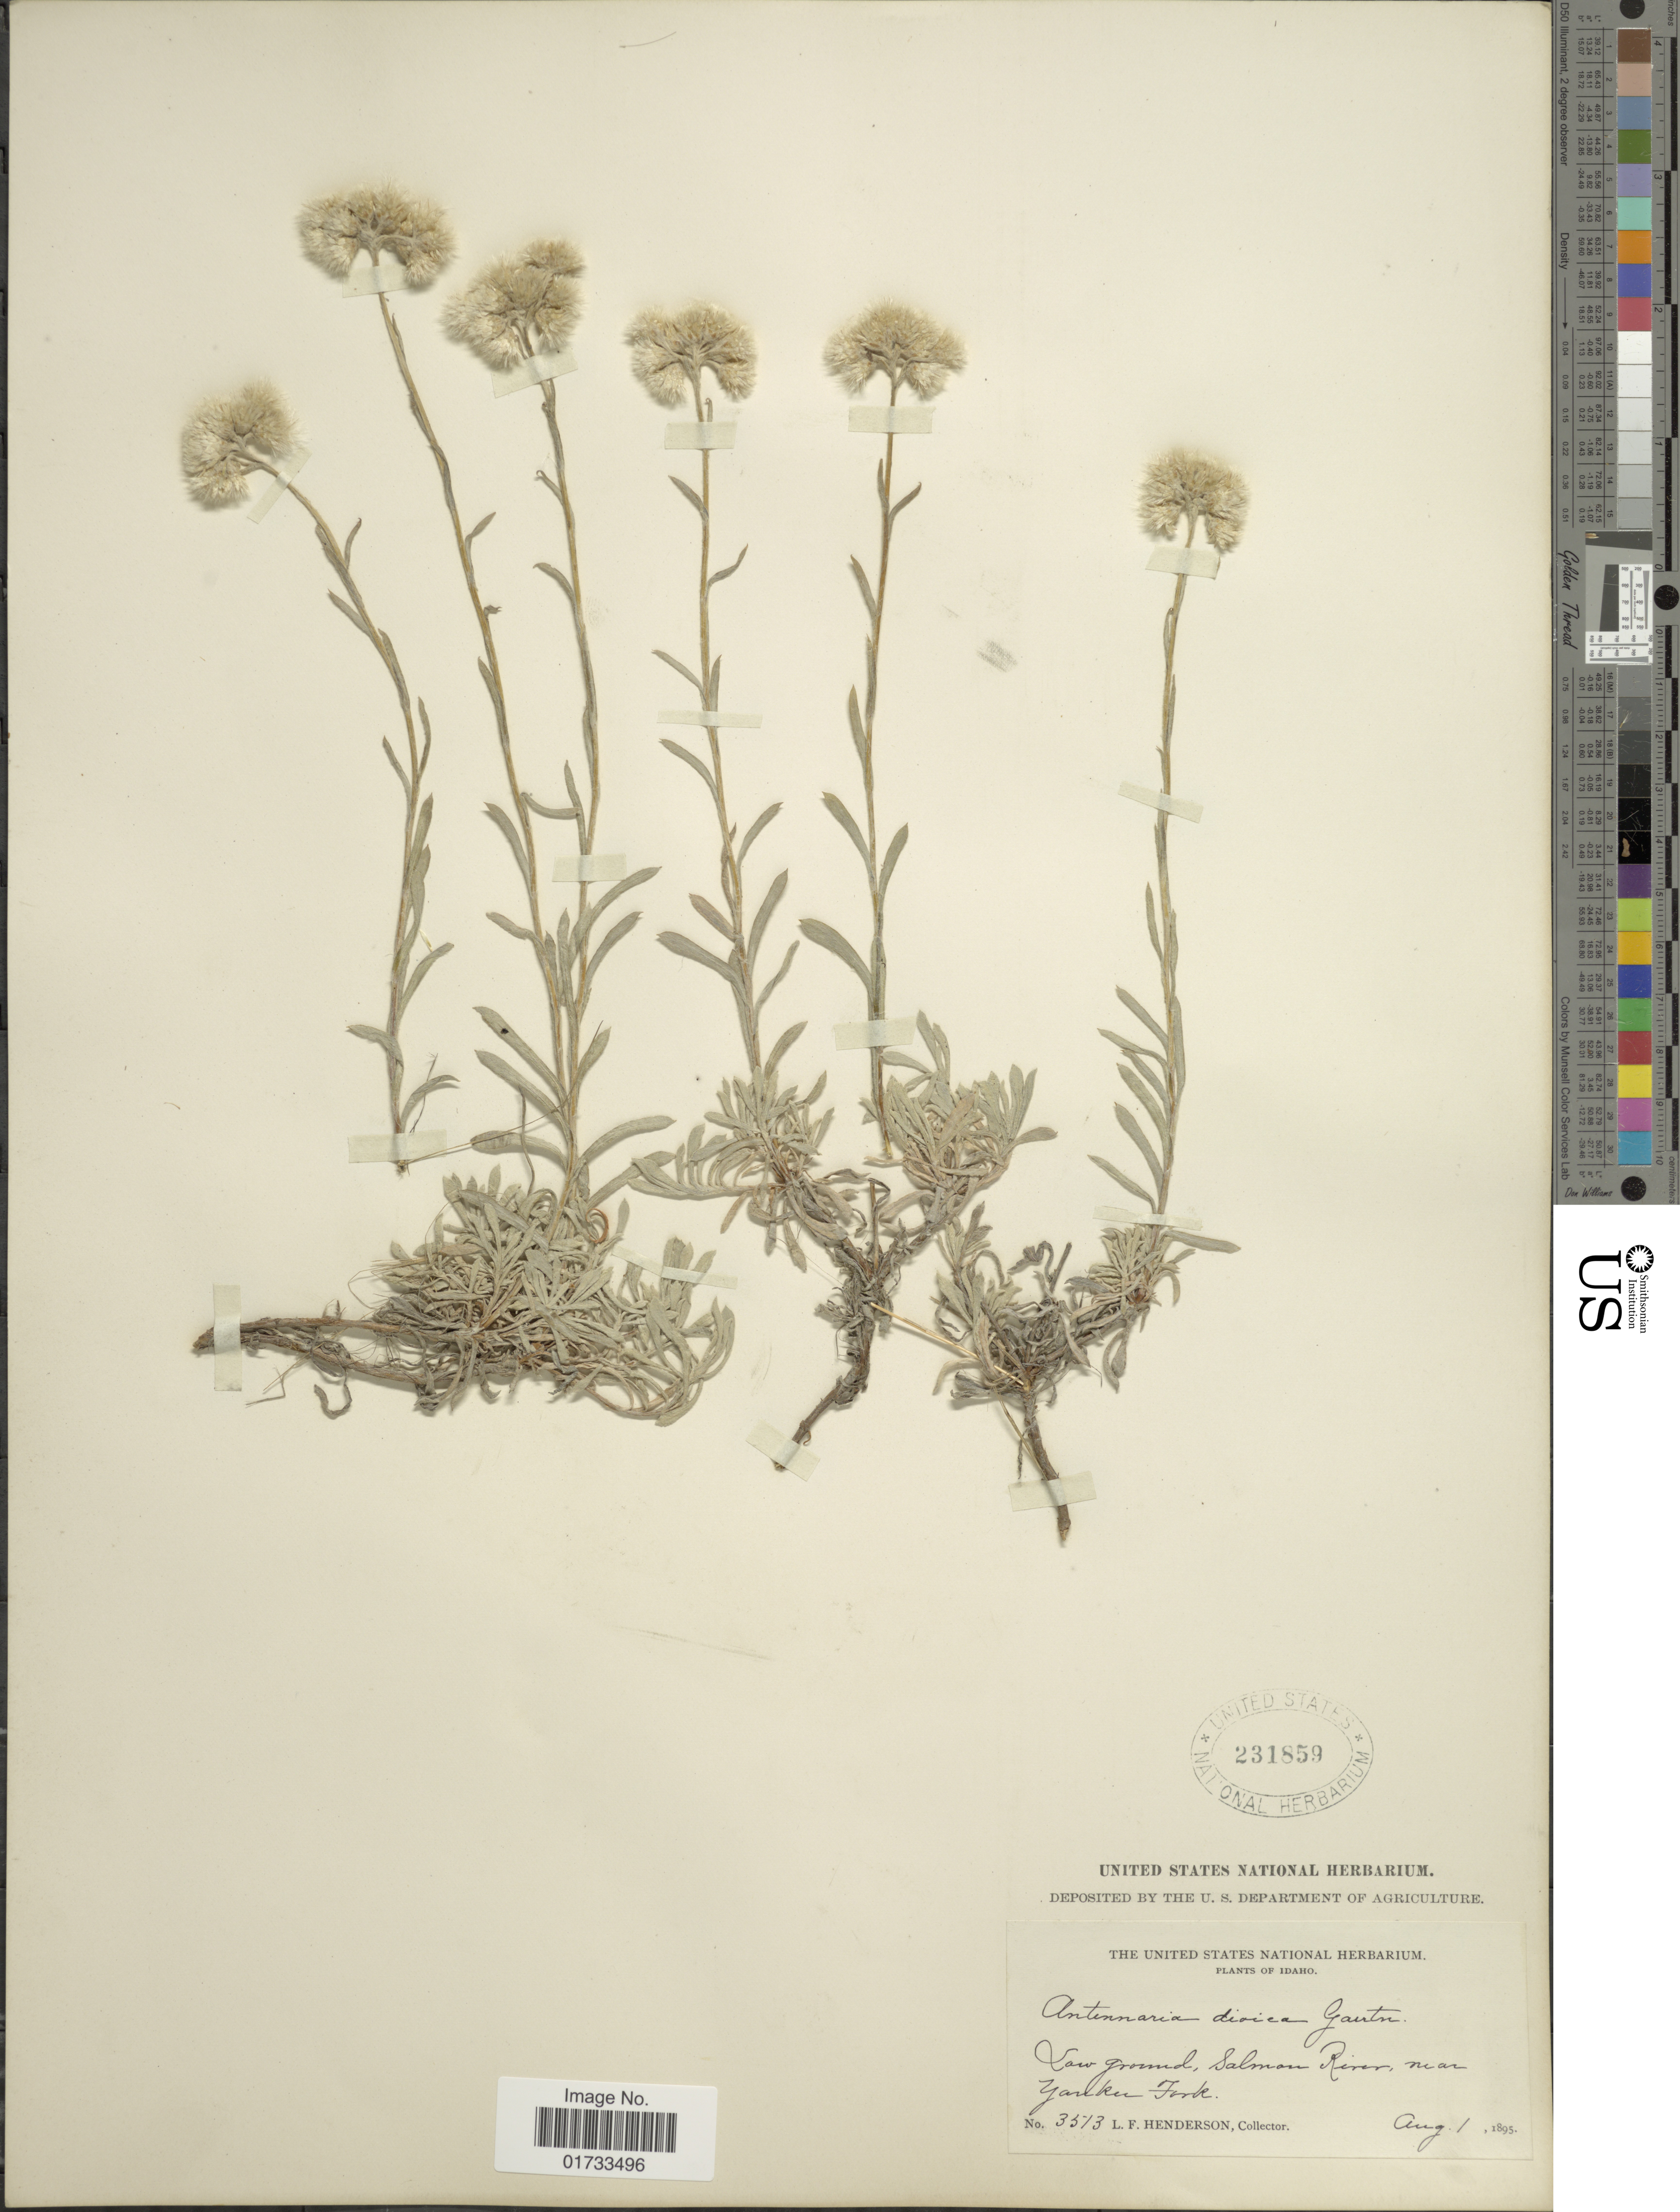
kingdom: Plantae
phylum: Tracheophyta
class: Magnoliopsida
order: Asterales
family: Asteraceae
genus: Antennaria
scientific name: Antennaria sp.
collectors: L. Henderson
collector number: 3513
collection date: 1895-08-01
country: United States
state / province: Idaho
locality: Low ground, Salmon River, near Yanku Fork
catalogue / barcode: US 231859